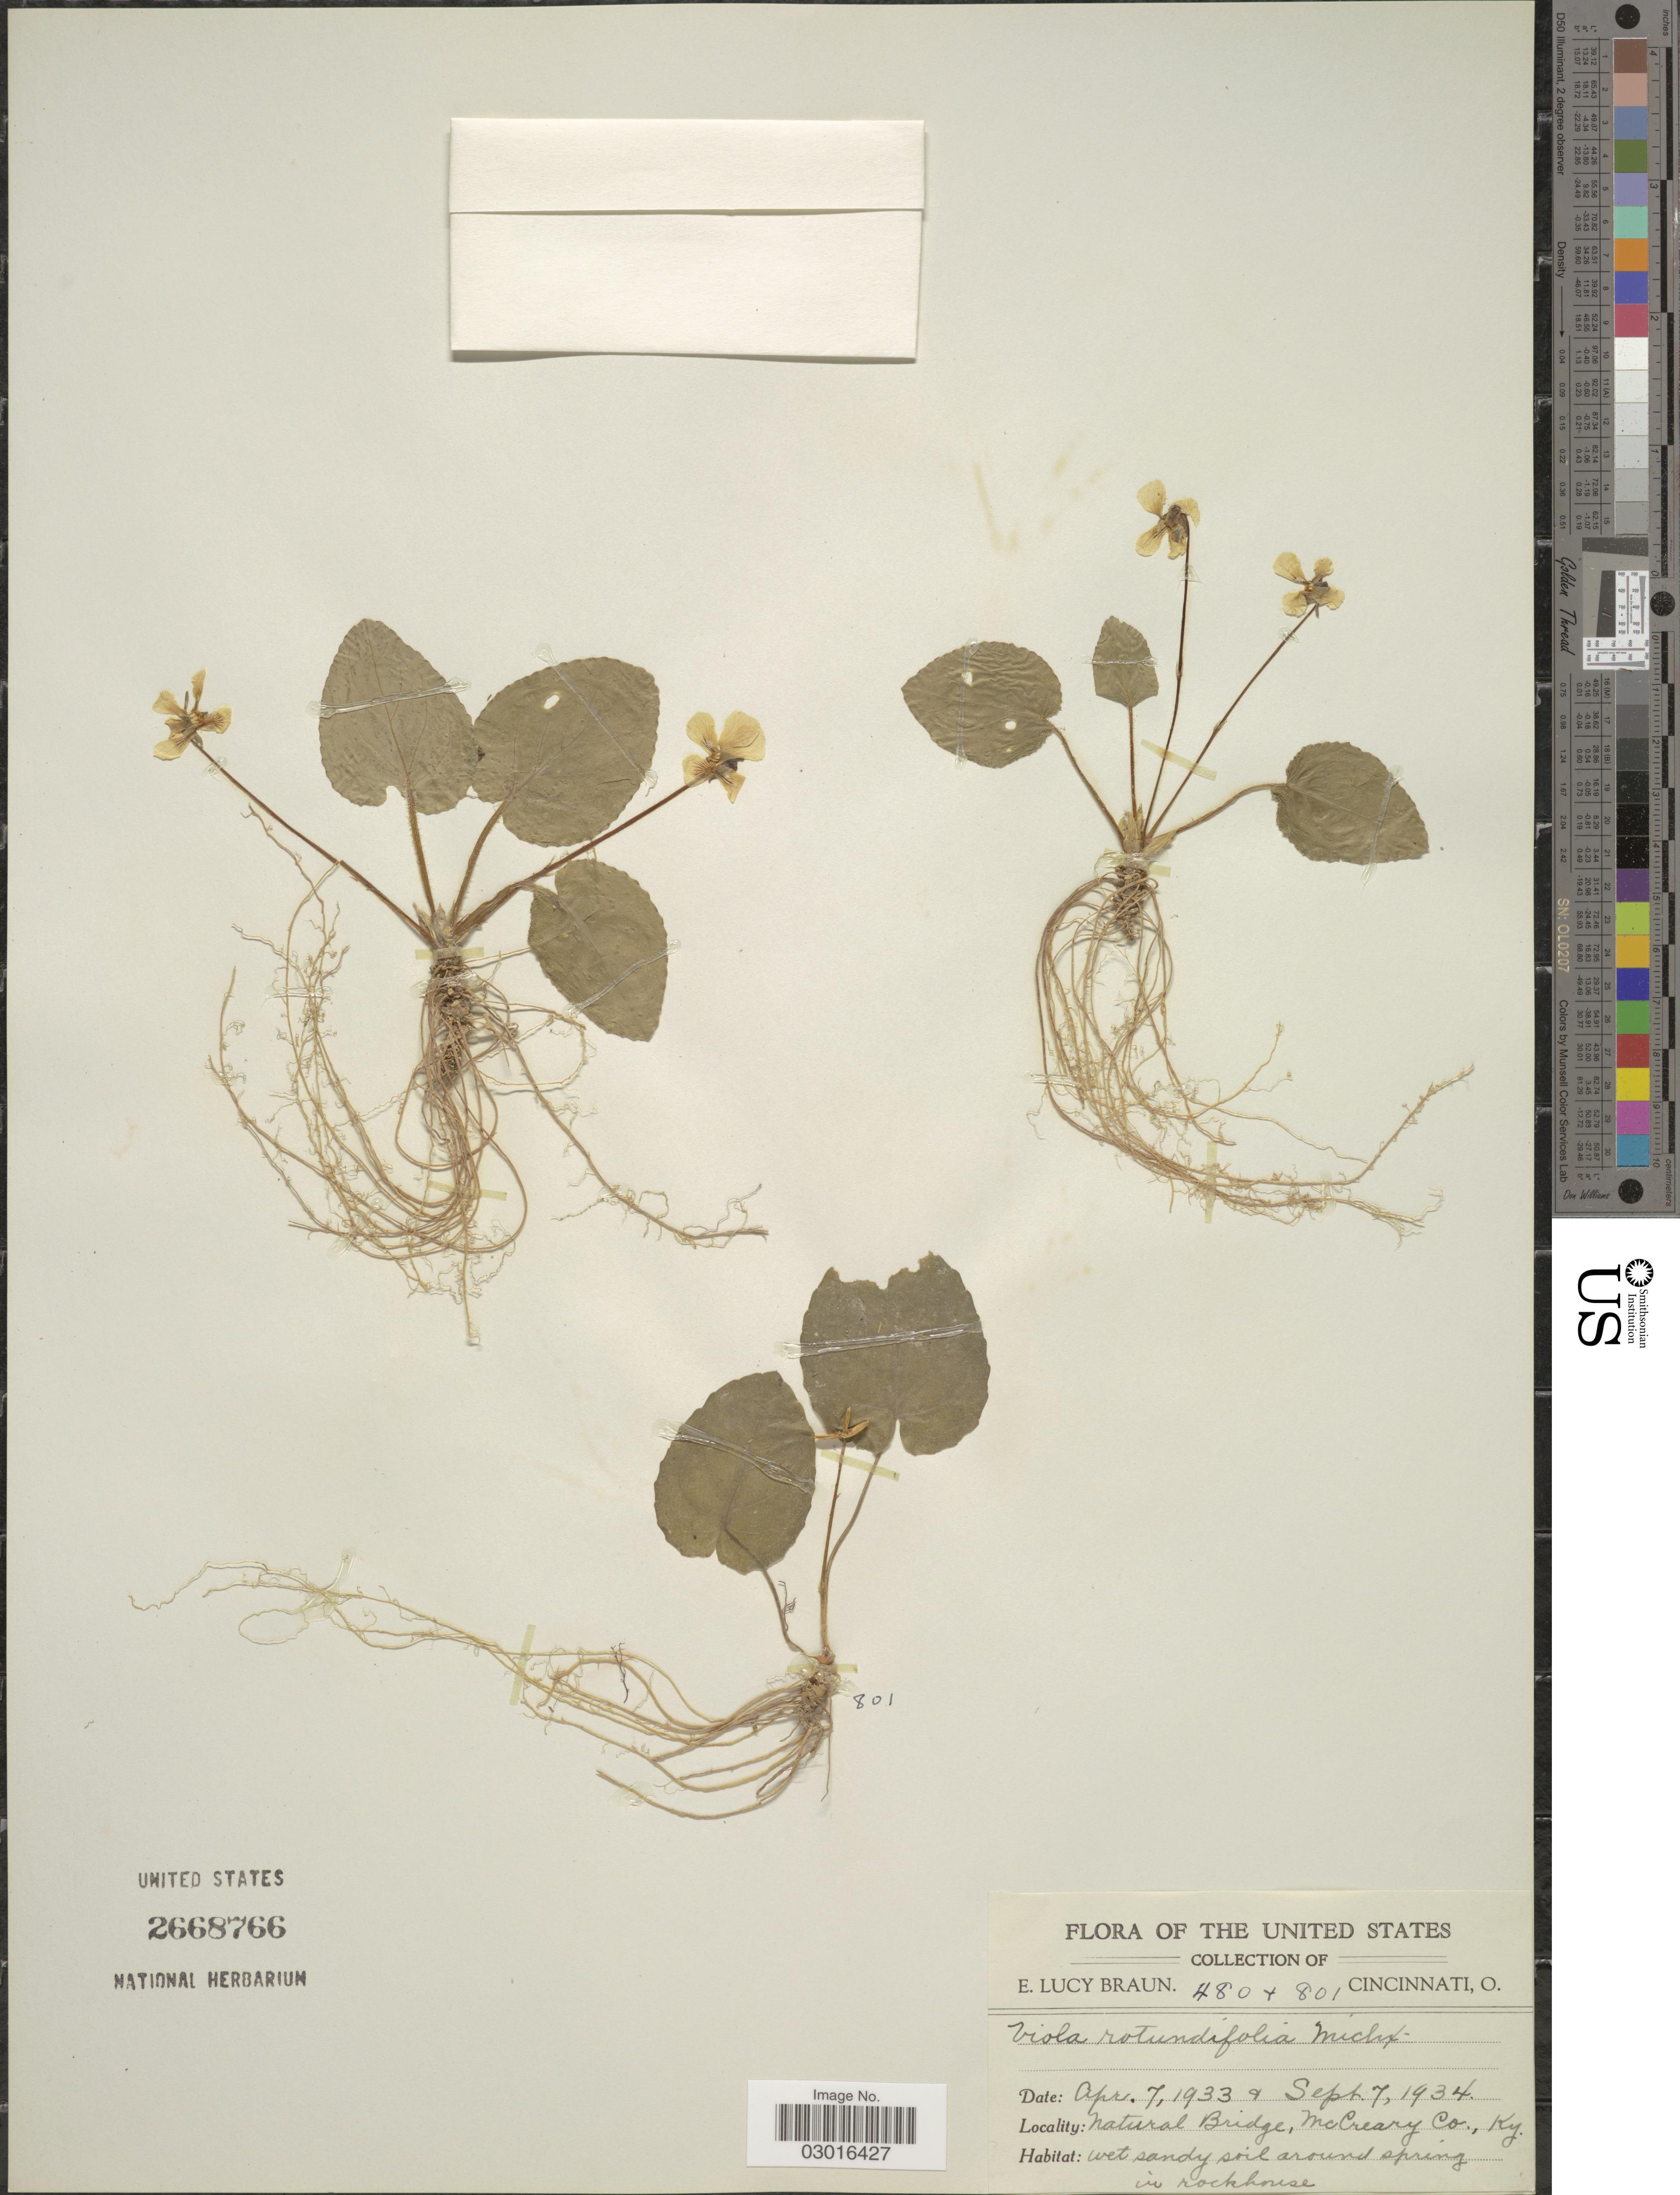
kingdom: Plantae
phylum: Tracheophyta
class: Magnoliopsida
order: Malpighiales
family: Violaceae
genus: Viola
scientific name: Viola rotundifolia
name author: Michx.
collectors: E. L. Braun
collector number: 480/801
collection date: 1933-04-07/1934-09-07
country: United States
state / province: Kentucky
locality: Natural Bridge, McCreary Co., Ky.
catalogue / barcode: US 2668766